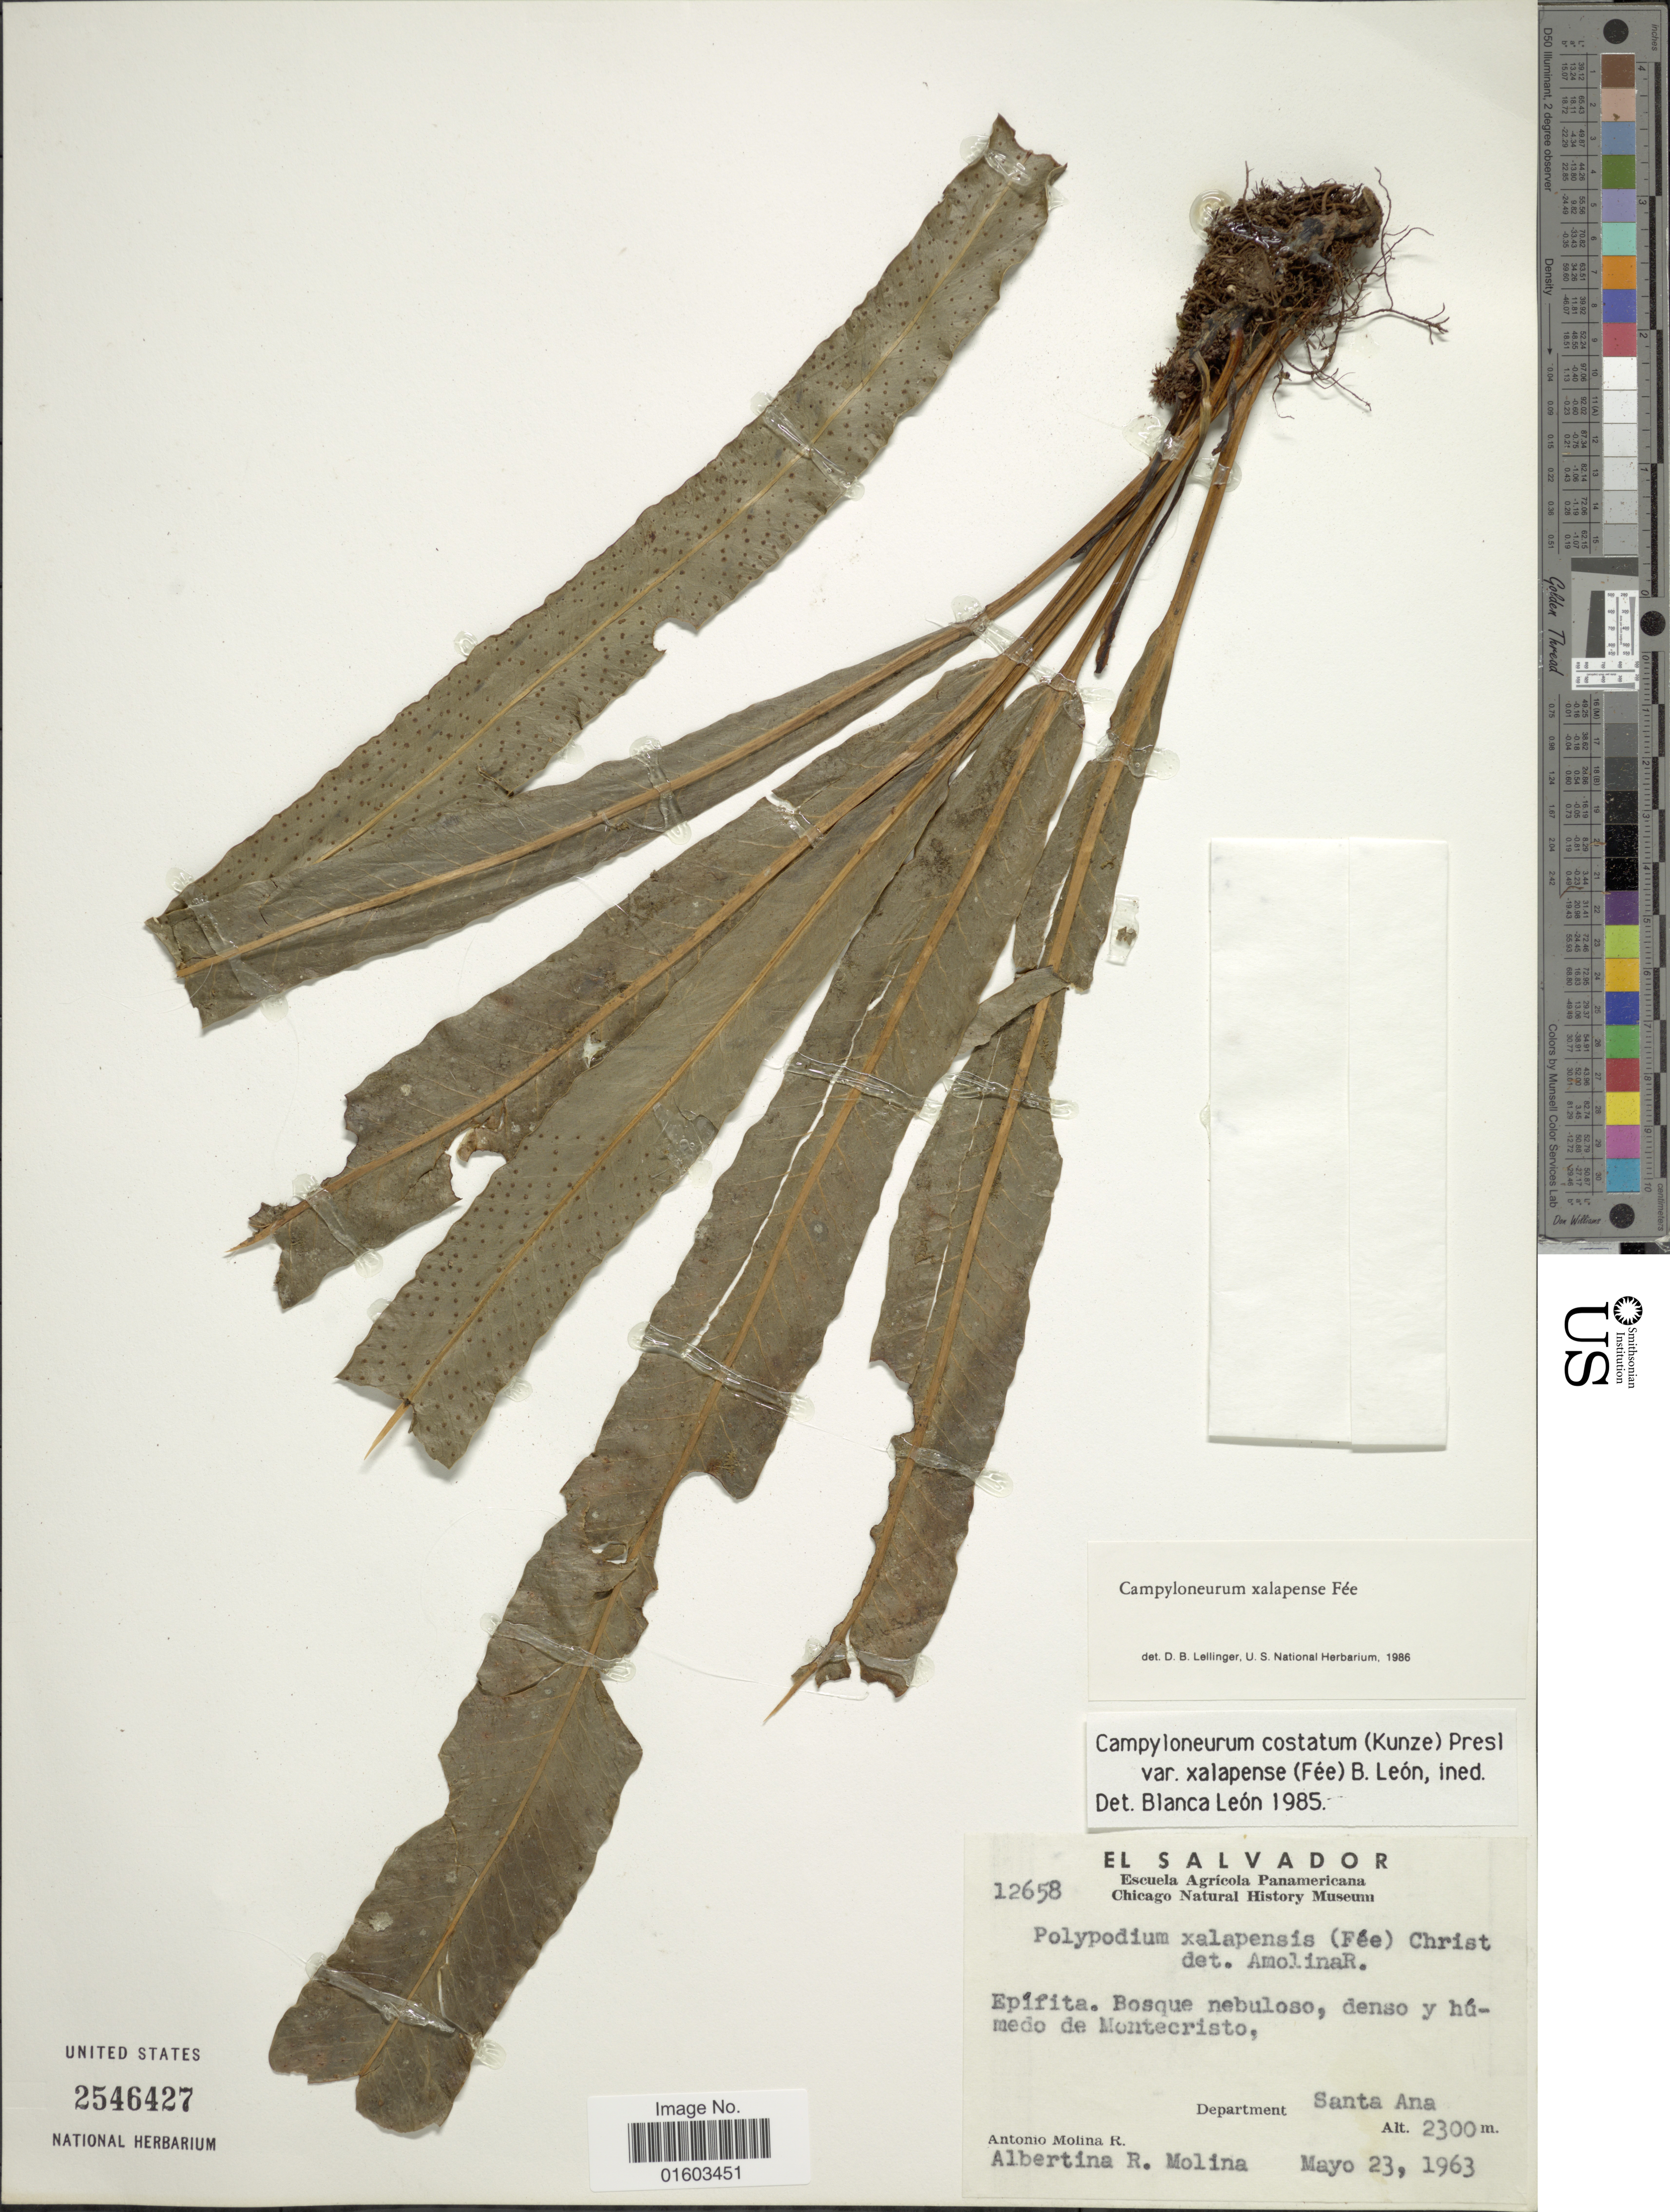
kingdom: Plantae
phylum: Tracheophyta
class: Polypodiopsida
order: Polypodiales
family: Polypodiaceae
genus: Campyloneurum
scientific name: Campyloneurum xalapense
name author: Fée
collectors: A. Molina R. & A. R. Molina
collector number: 12659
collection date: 1963-05-23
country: El Salvador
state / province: Santa Ana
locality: Bosque nebulsos, denso y humedo de Montecristo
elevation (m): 2300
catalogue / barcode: US 2546427